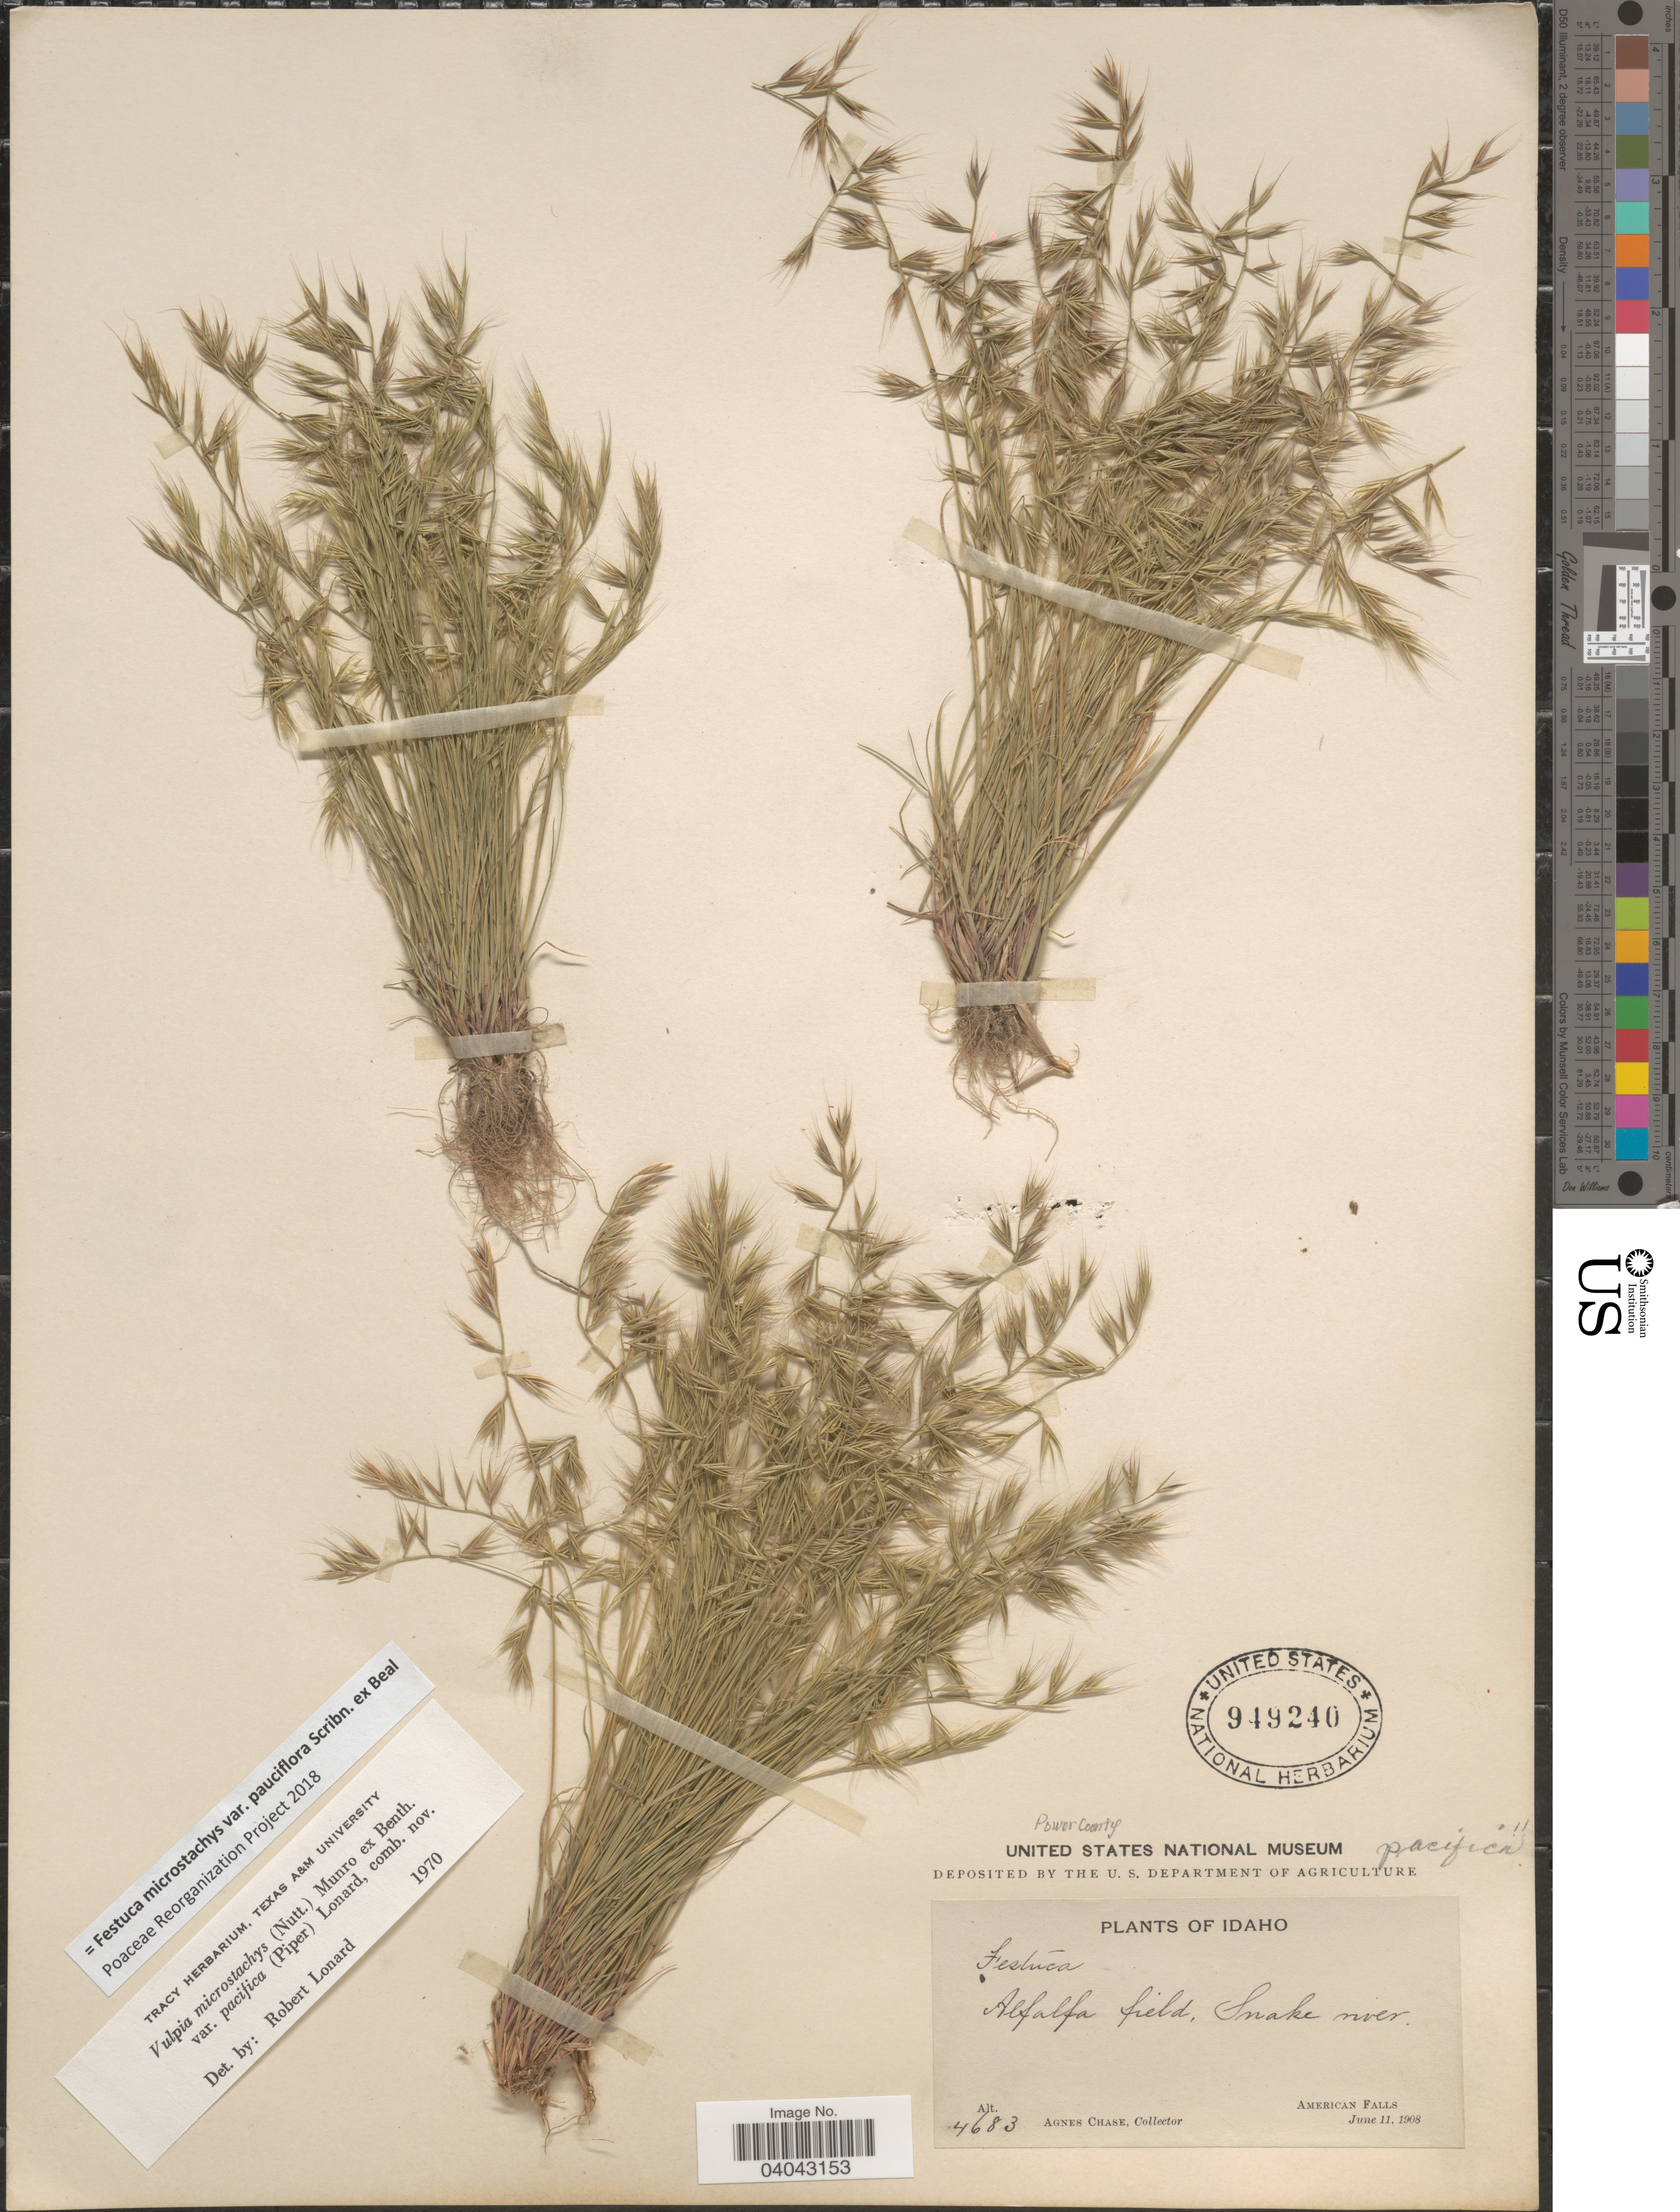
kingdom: Plantae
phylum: Tracheophyta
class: Liliopsida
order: Poales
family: Poaceae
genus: Festuca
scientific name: Festuca microstachys var. pauciflora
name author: Scribn. ex W.J. Beal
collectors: A. Chase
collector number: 4683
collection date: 1908-06-11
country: United States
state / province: Idaho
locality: Power County. Alfalfa field, Snake river. American Falls.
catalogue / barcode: US 949240